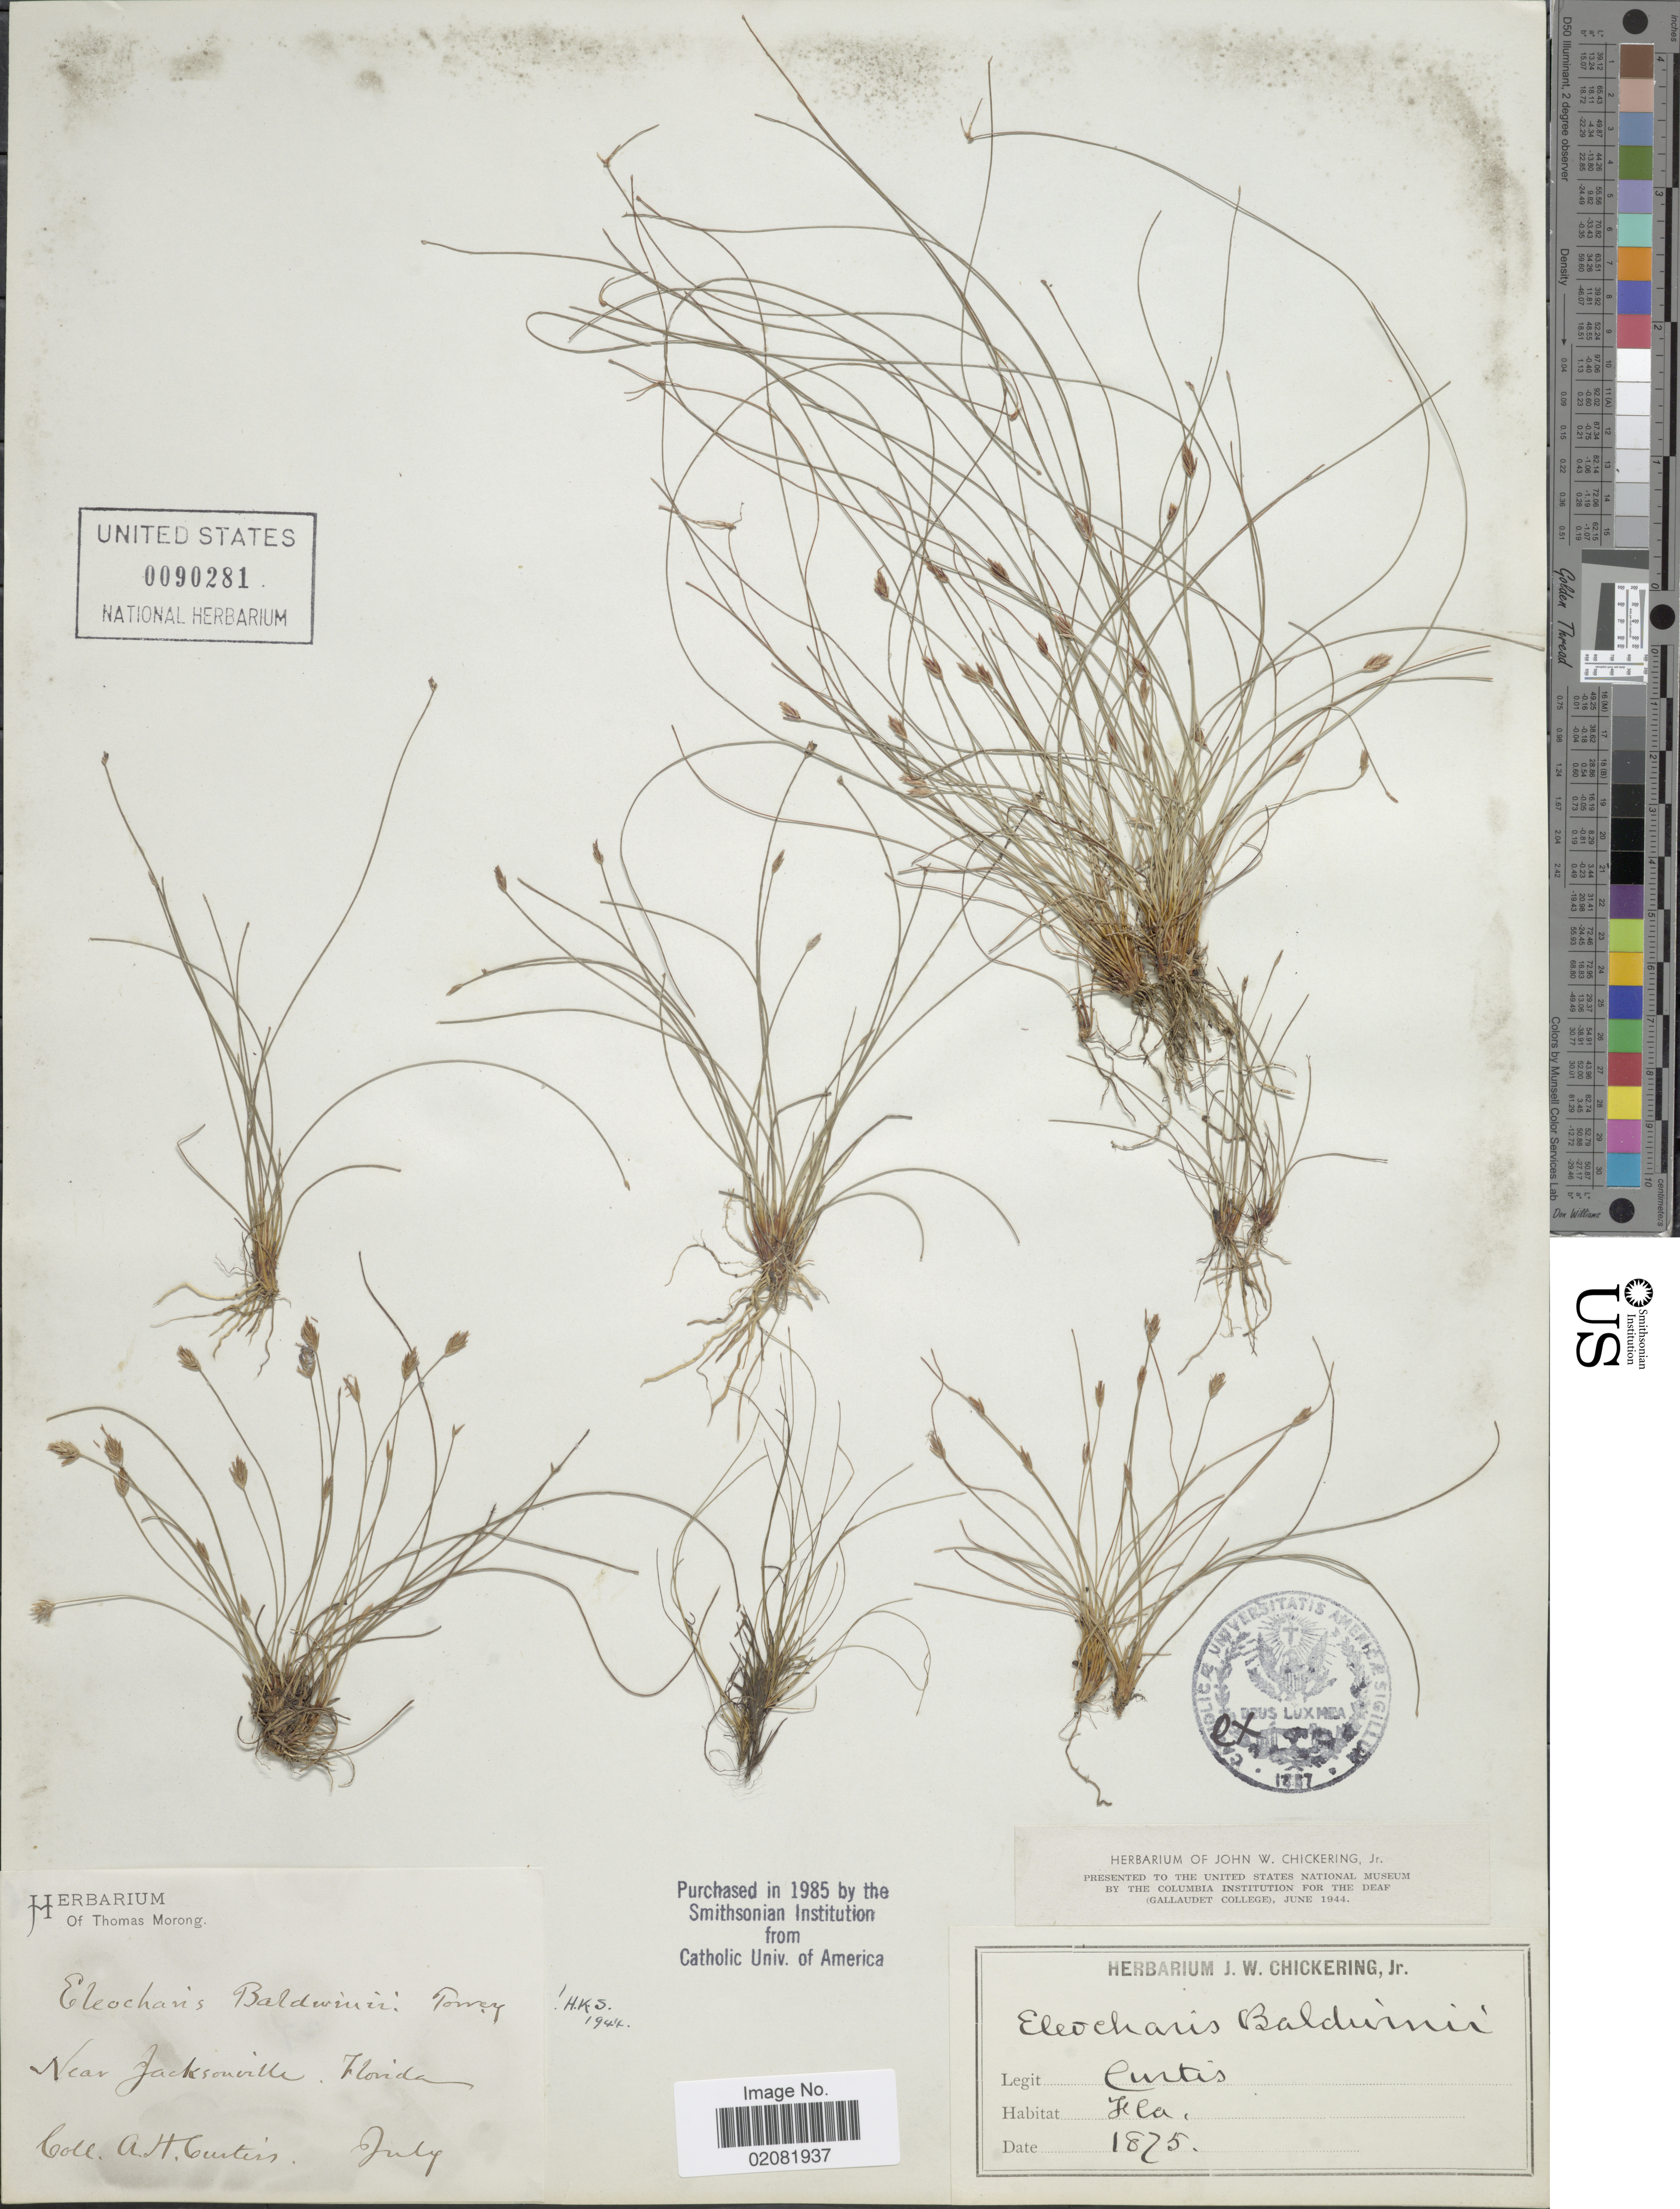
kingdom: Plantae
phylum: Tracheophyta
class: Liliopsida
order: Poales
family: Cyperaceae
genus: Eleocharis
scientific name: Eleocharis baldwinii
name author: (Torr.) Chapm.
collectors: A. H. Curtiss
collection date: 1875-07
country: United States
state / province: Florida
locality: Near Jacksonville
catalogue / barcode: US 90281